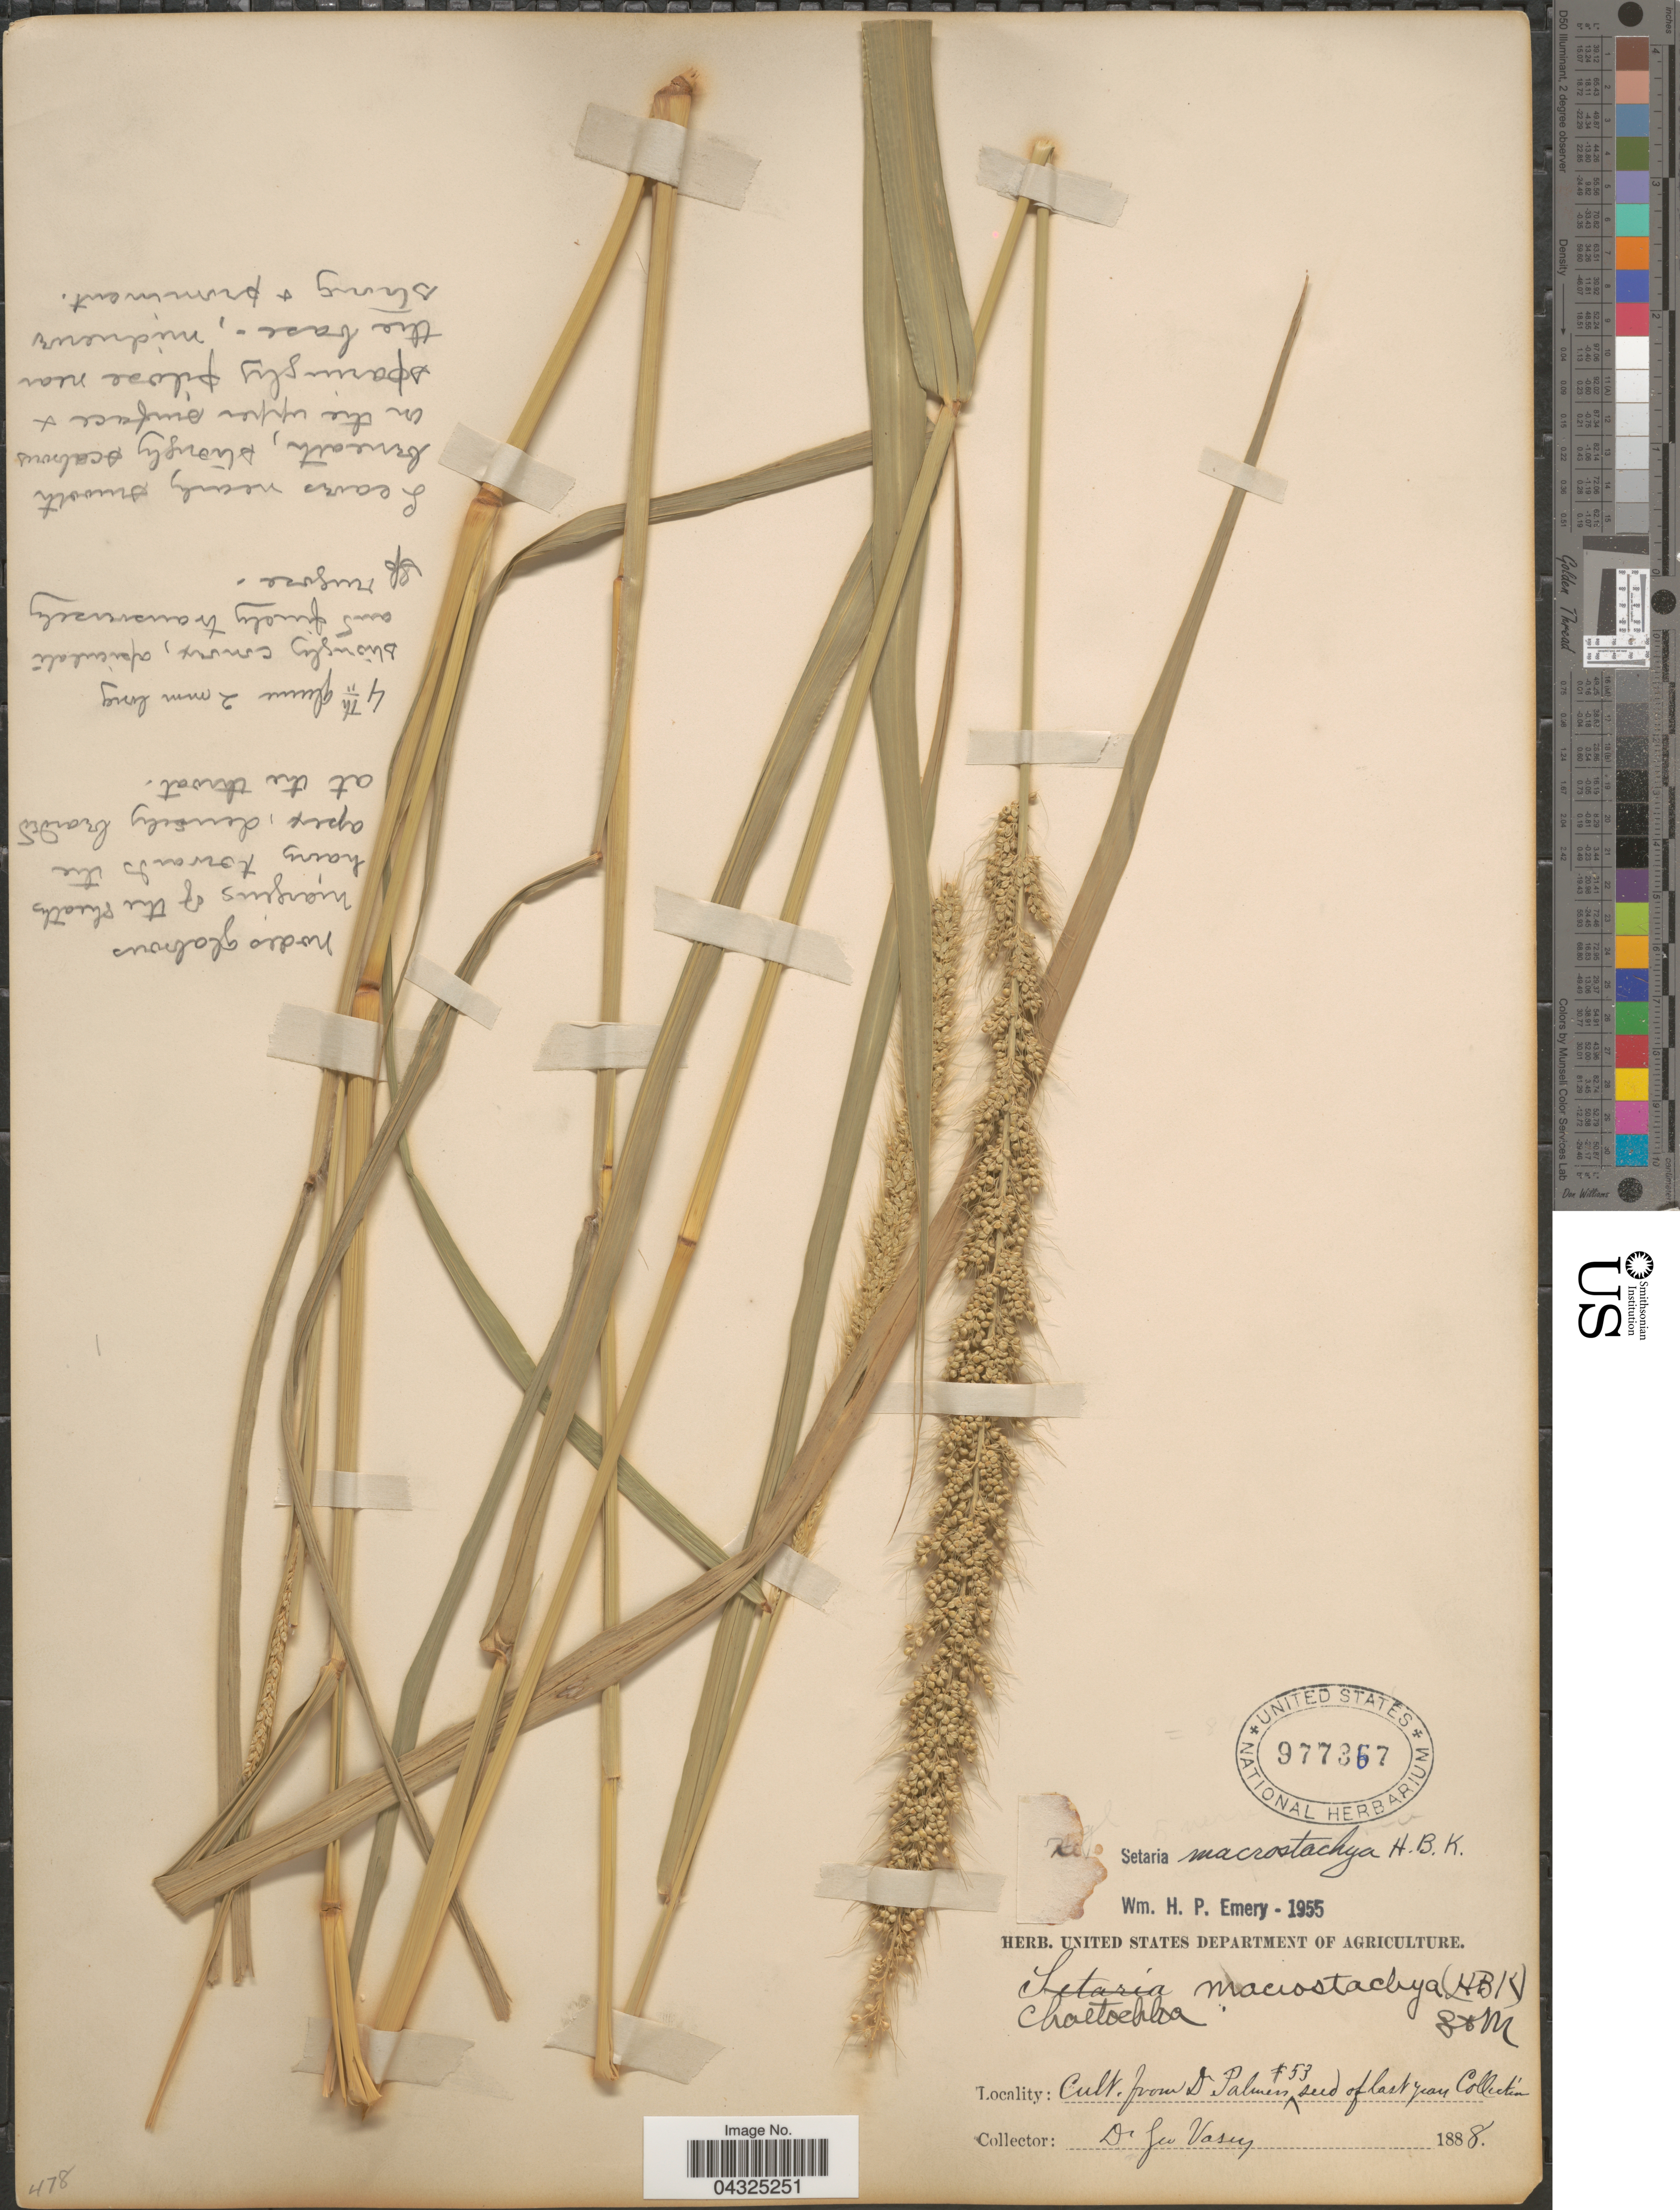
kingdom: Plantae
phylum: Tracheophyta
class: Liliopsida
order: Poales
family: Poaceae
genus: Setaria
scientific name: Setaria macrostachya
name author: Kunth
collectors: G. R. Vasey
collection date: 1888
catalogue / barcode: US 977367